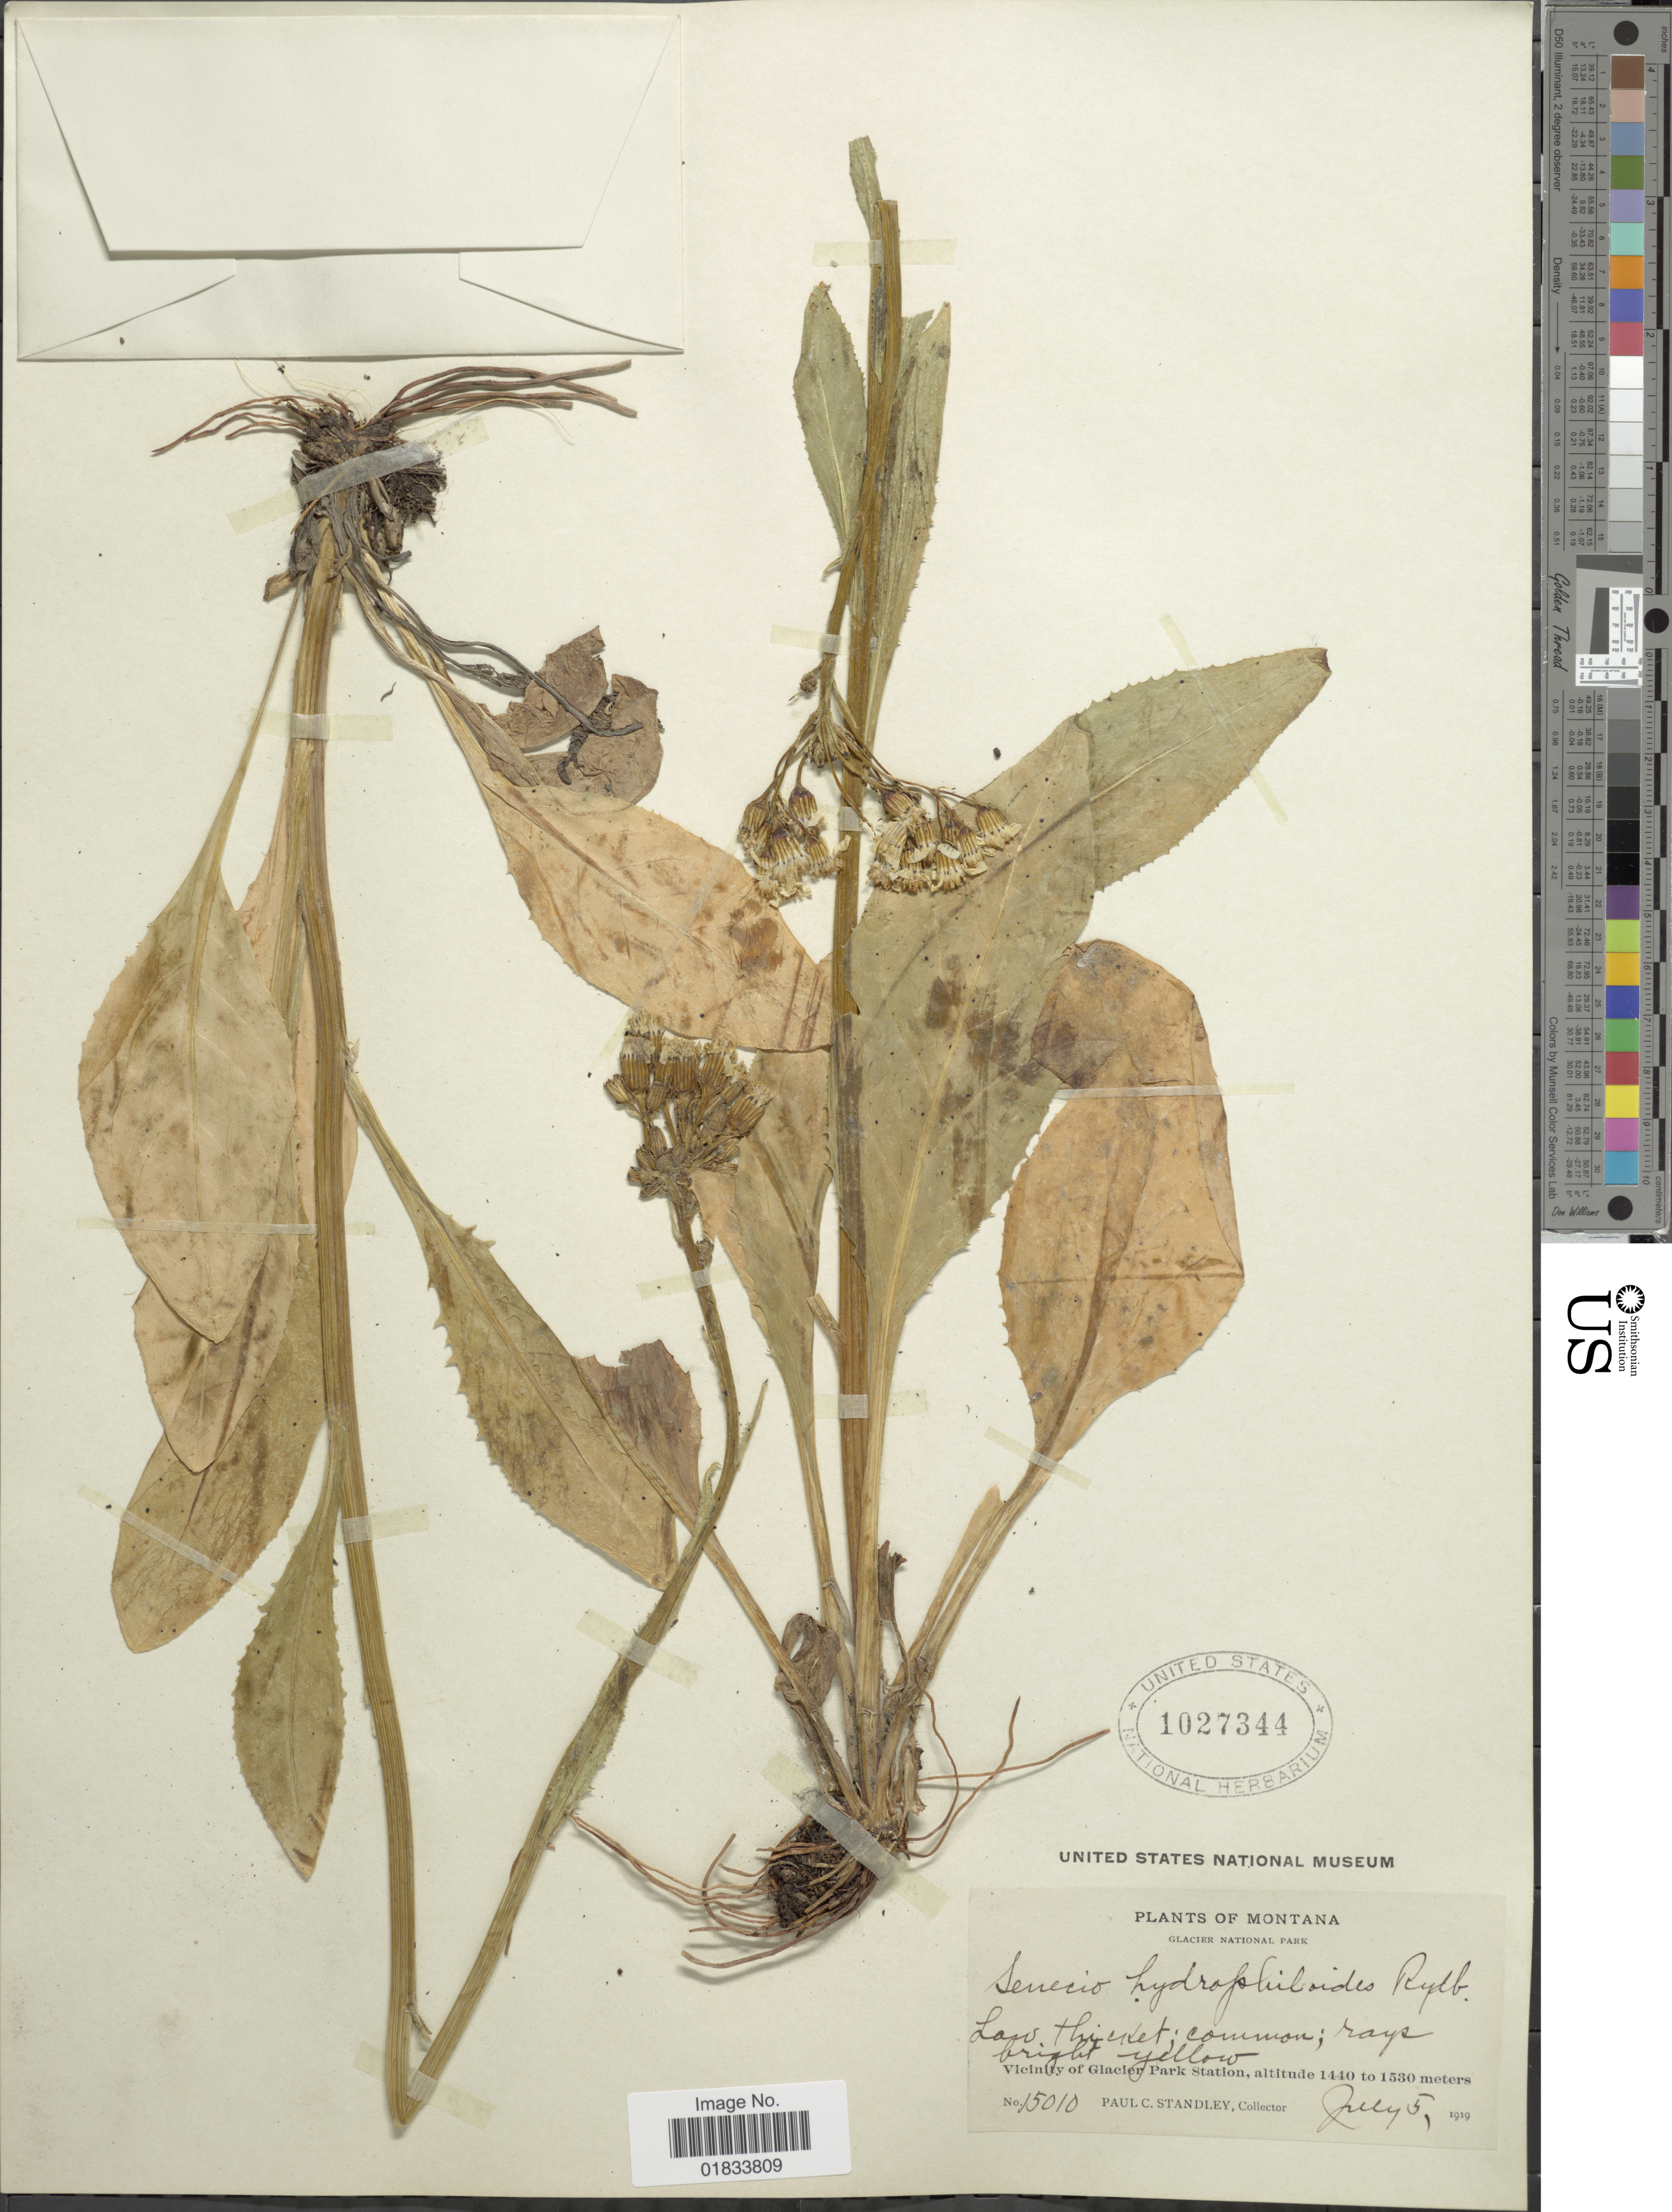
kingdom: Plantae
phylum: Tracheophyta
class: Magnoliopsida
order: Asterales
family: Asteraceae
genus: Senecio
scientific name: Senecio hydrophiloides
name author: Rydb.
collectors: P. C. Standley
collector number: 15010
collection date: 1919-07-05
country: United States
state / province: Montana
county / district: Glacier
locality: Glacier National Park, vicinity of Glacier Park Station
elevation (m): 1440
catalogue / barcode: US 1027344